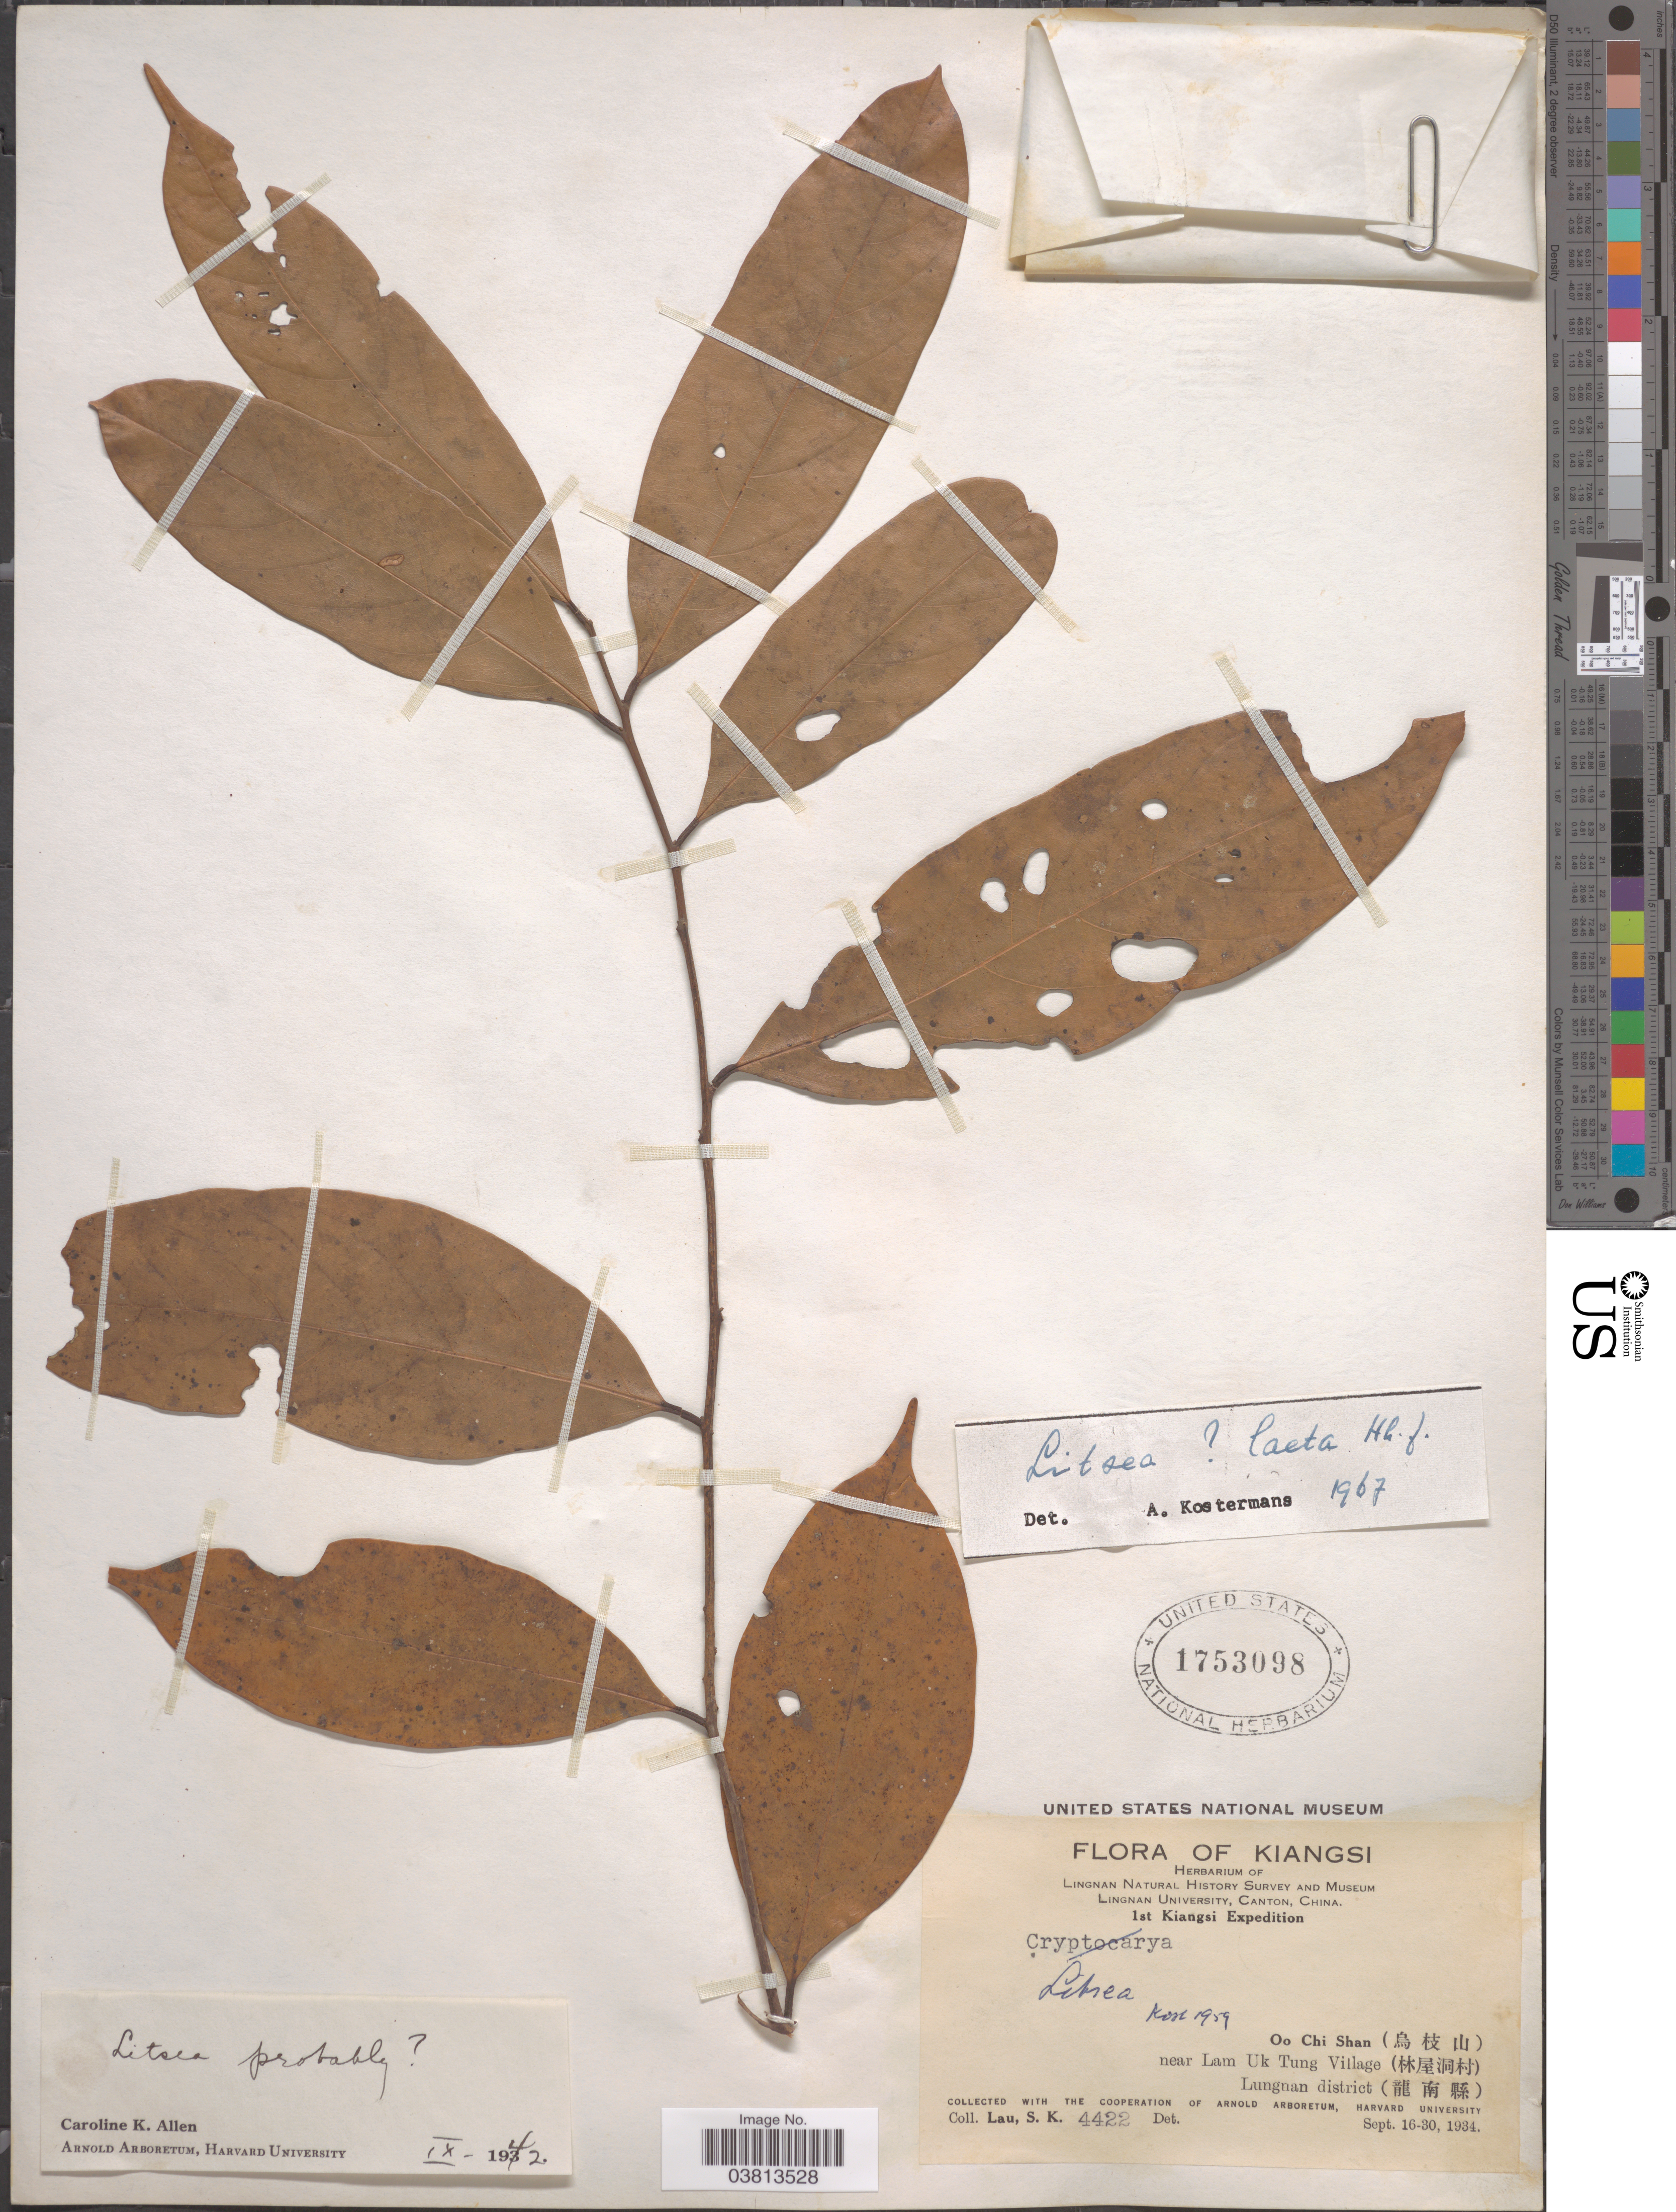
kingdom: Plantae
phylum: Tracheophyta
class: Magnoliopsida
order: Laurales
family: Lauraceae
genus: Litsea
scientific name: Litsea laeta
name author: (Wall. ex Nees) Hook. f.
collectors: S. K. Lau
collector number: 4422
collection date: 1934-09-16/1934-09-30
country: China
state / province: Jiangxi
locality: Kiangsi. Oo Chi Shan (X). Near Lam Uk Tung Village (X). Lungnan district (X).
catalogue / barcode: US 1753098